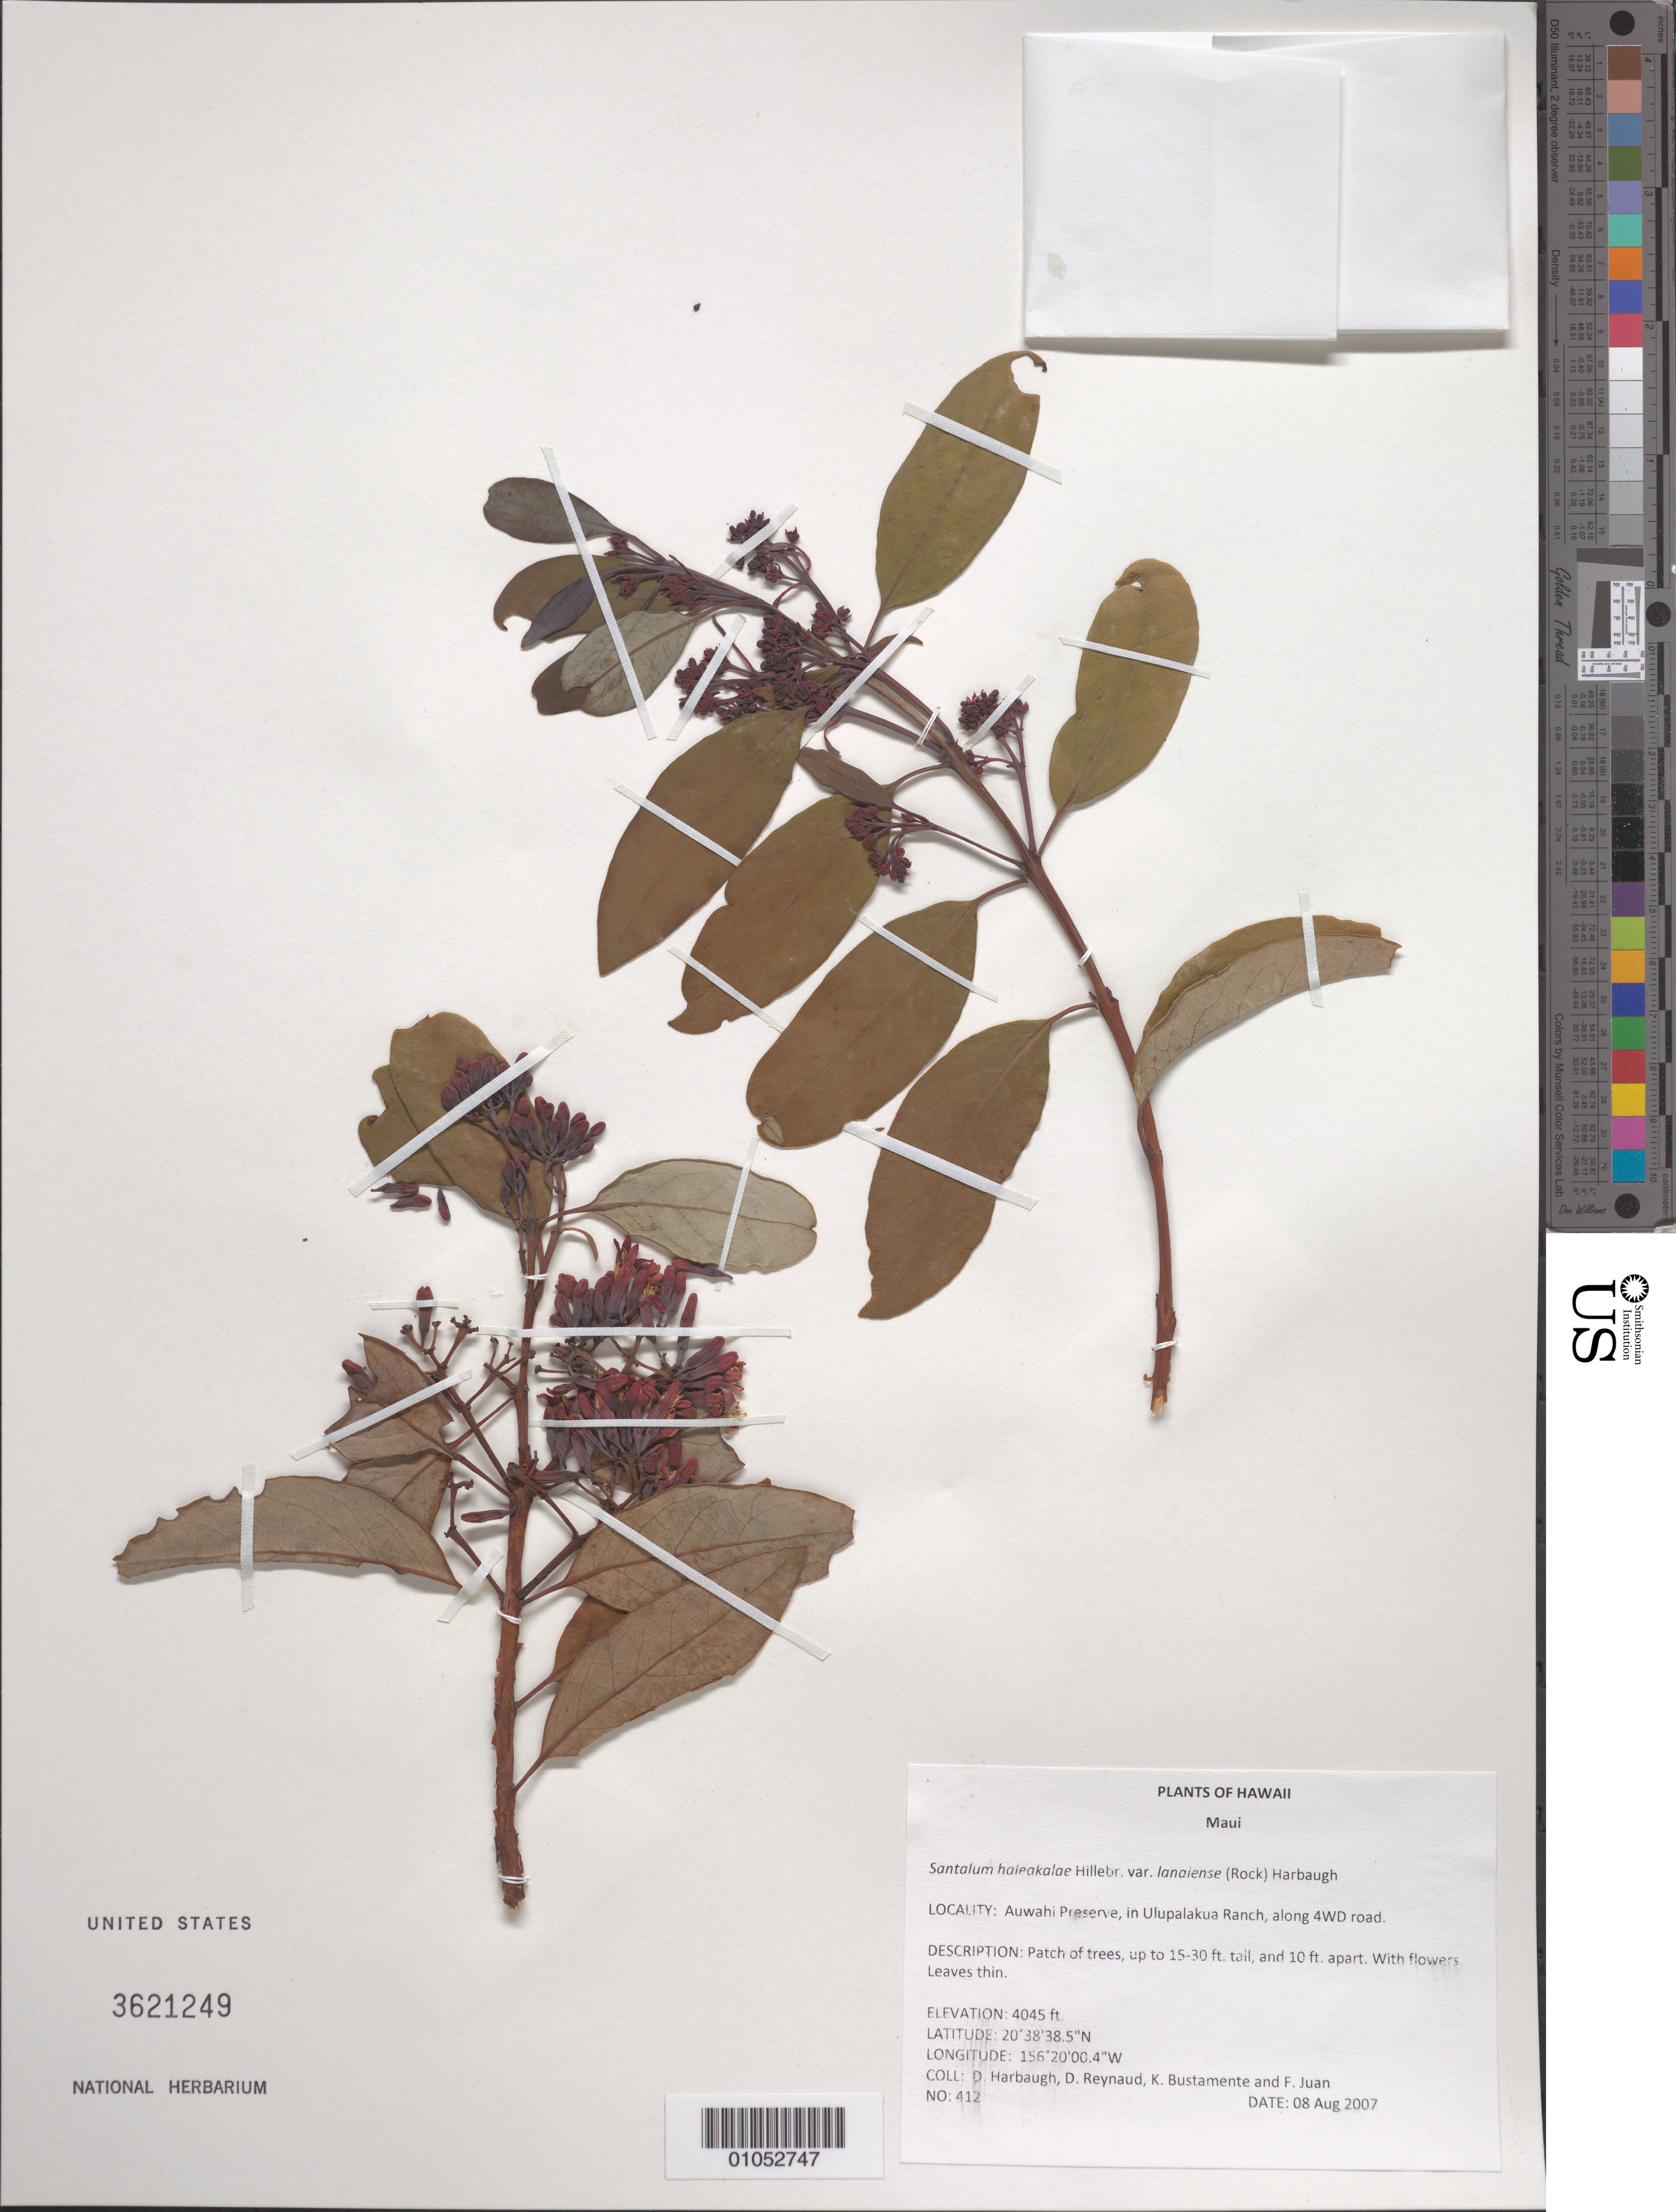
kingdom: Plantae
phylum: Tracheophyta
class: Magnoliopsida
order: Santalales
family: Santalaceae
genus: Santalum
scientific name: Santalum haleakalae var. lanaiense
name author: (Rock) Harbaugh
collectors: D. Harbaugh, D. Reynaud, K. M. Bustamente & F. Juan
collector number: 412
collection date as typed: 8 Aug 2007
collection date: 2007-08-08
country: United States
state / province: Hawaii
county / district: Maui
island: Maui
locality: Auwahi Preserve, in Ulupalakua Ranch, along 4WD road.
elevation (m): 1233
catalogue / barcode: US 3621249